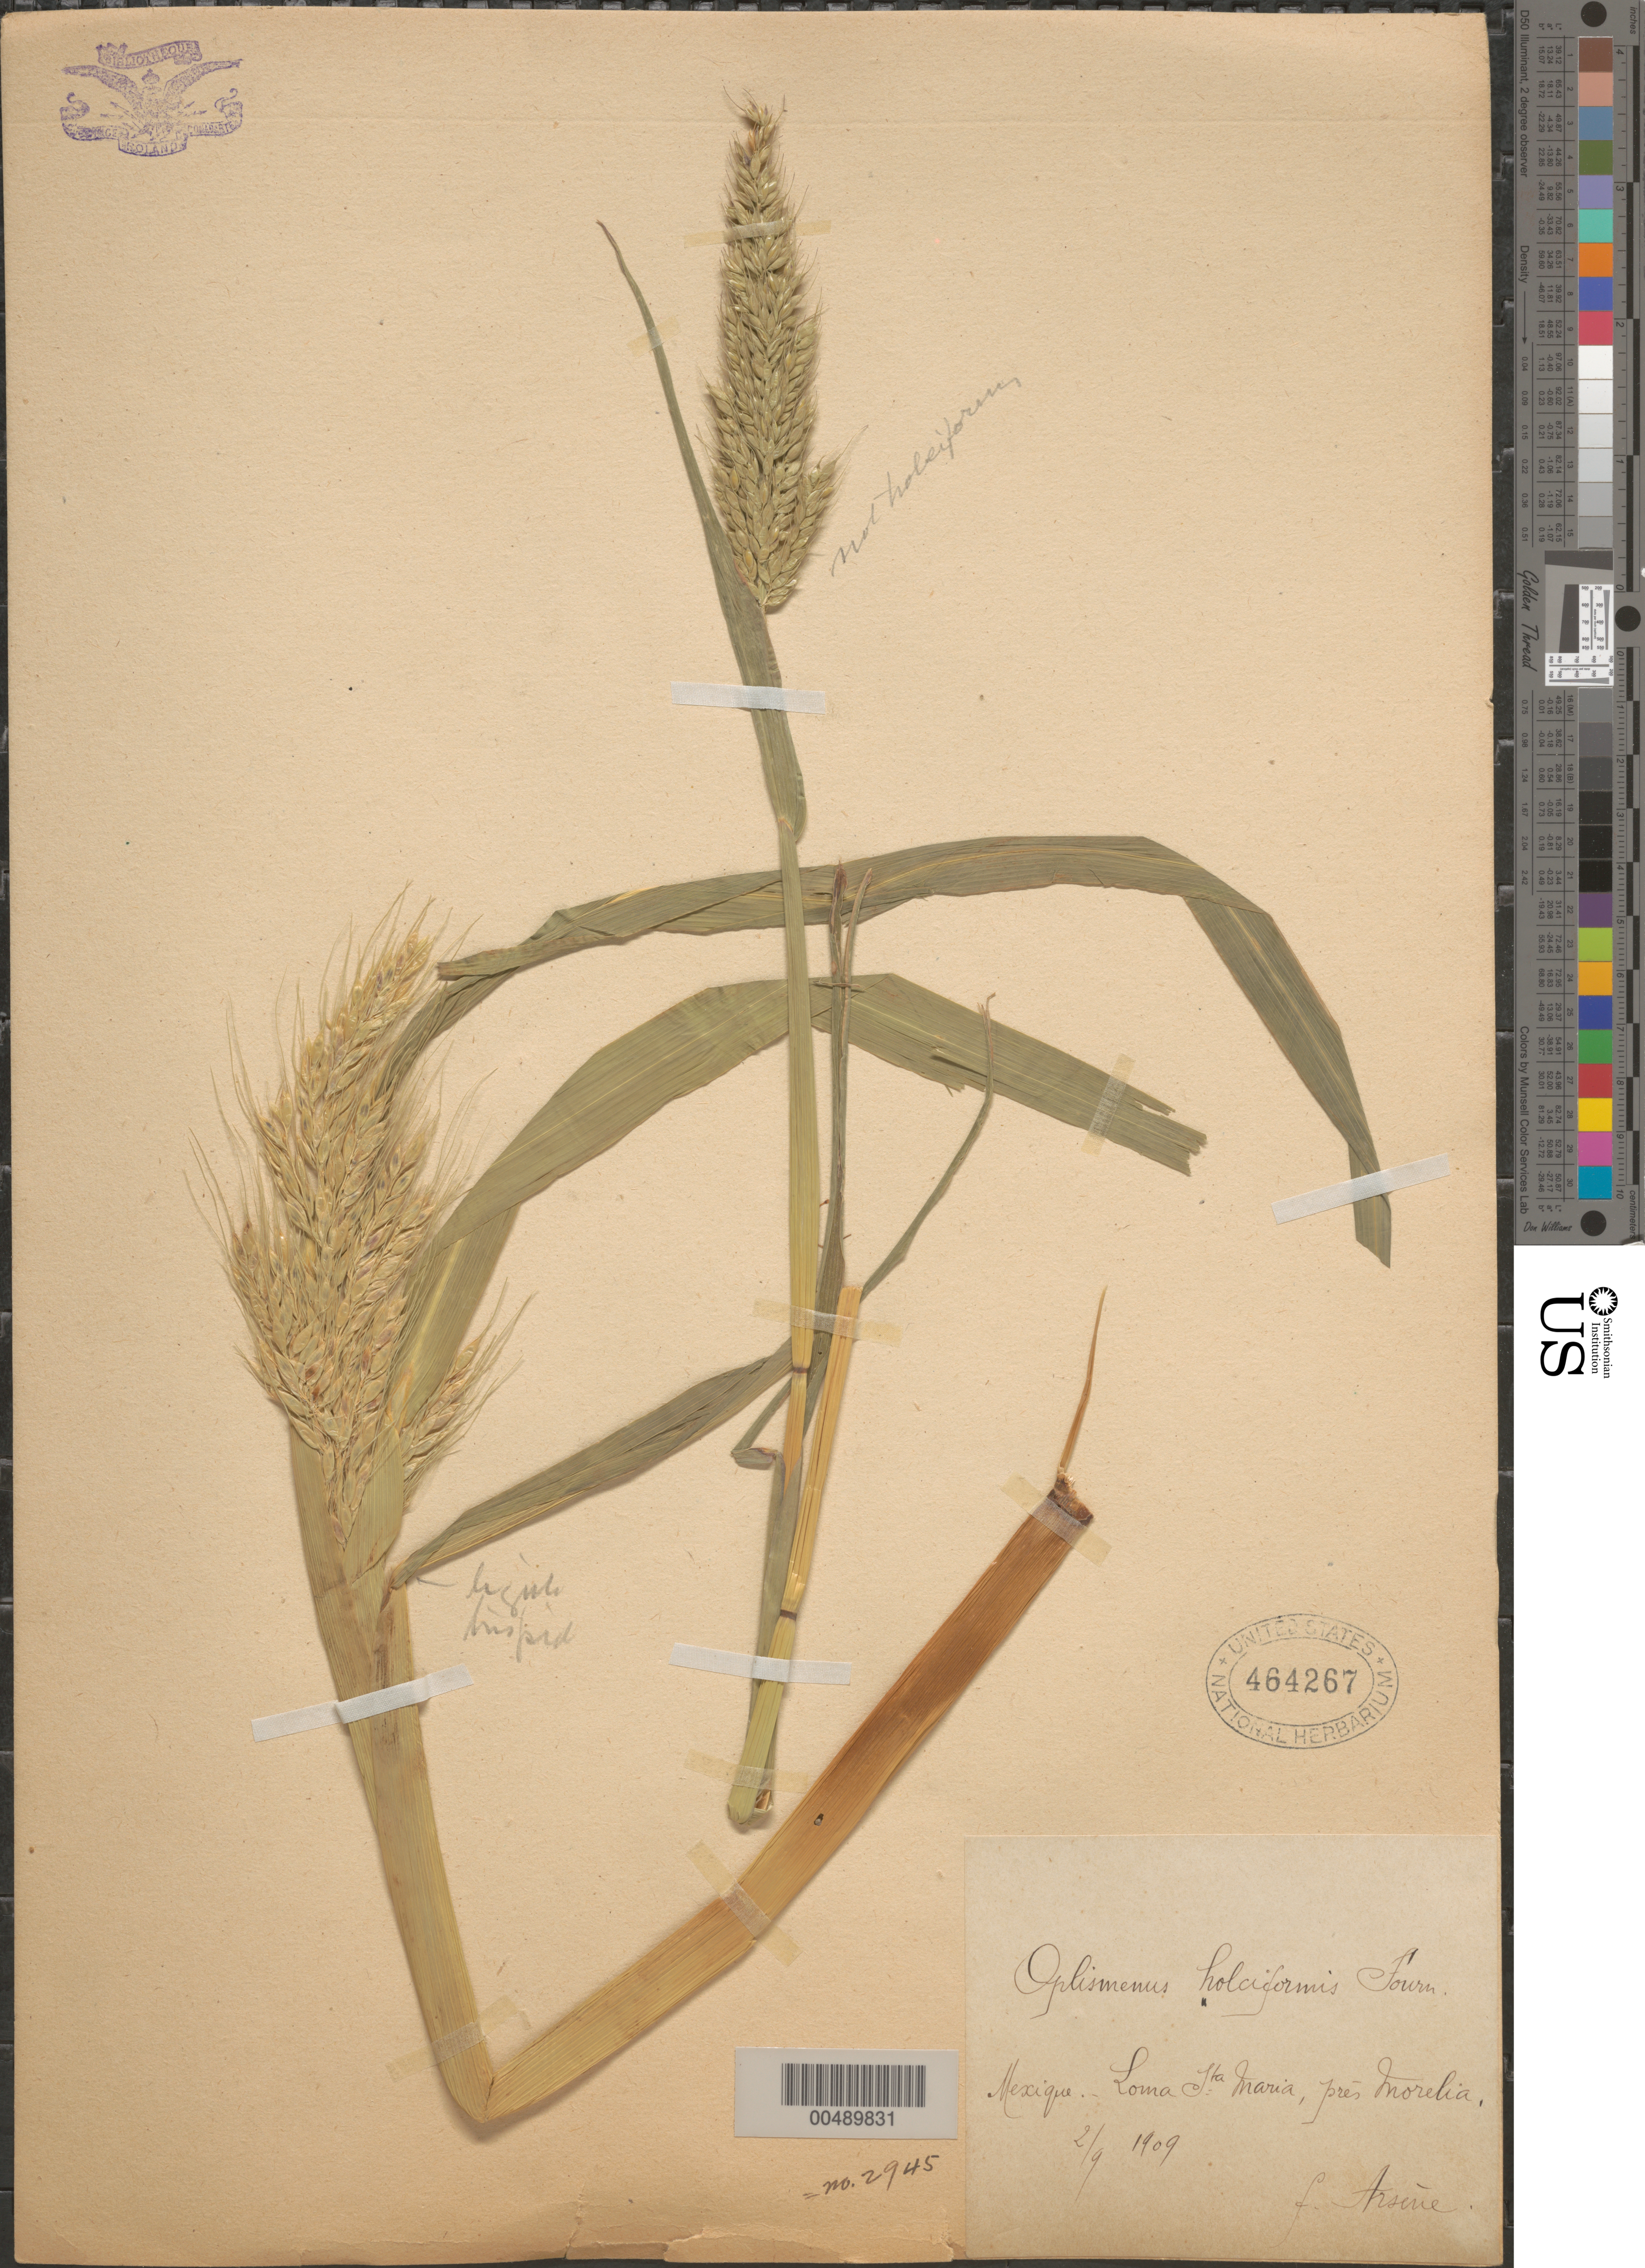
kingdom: Plantae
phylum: Tracheophyta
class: Liliopsida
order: Poales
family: Poaceae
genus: Echinochloa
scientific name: Echinochloa holciformis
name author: (Kunth) Chase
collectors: Bro. G. Arsène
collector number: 2945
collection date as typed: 2 Sep 1909 or 9 Feb 1909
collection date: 1909-02-09 or 1909-09-02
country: Mexico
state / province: Michoacán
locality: Loma Sta. Maria, près Morelia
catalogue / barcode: US 464267